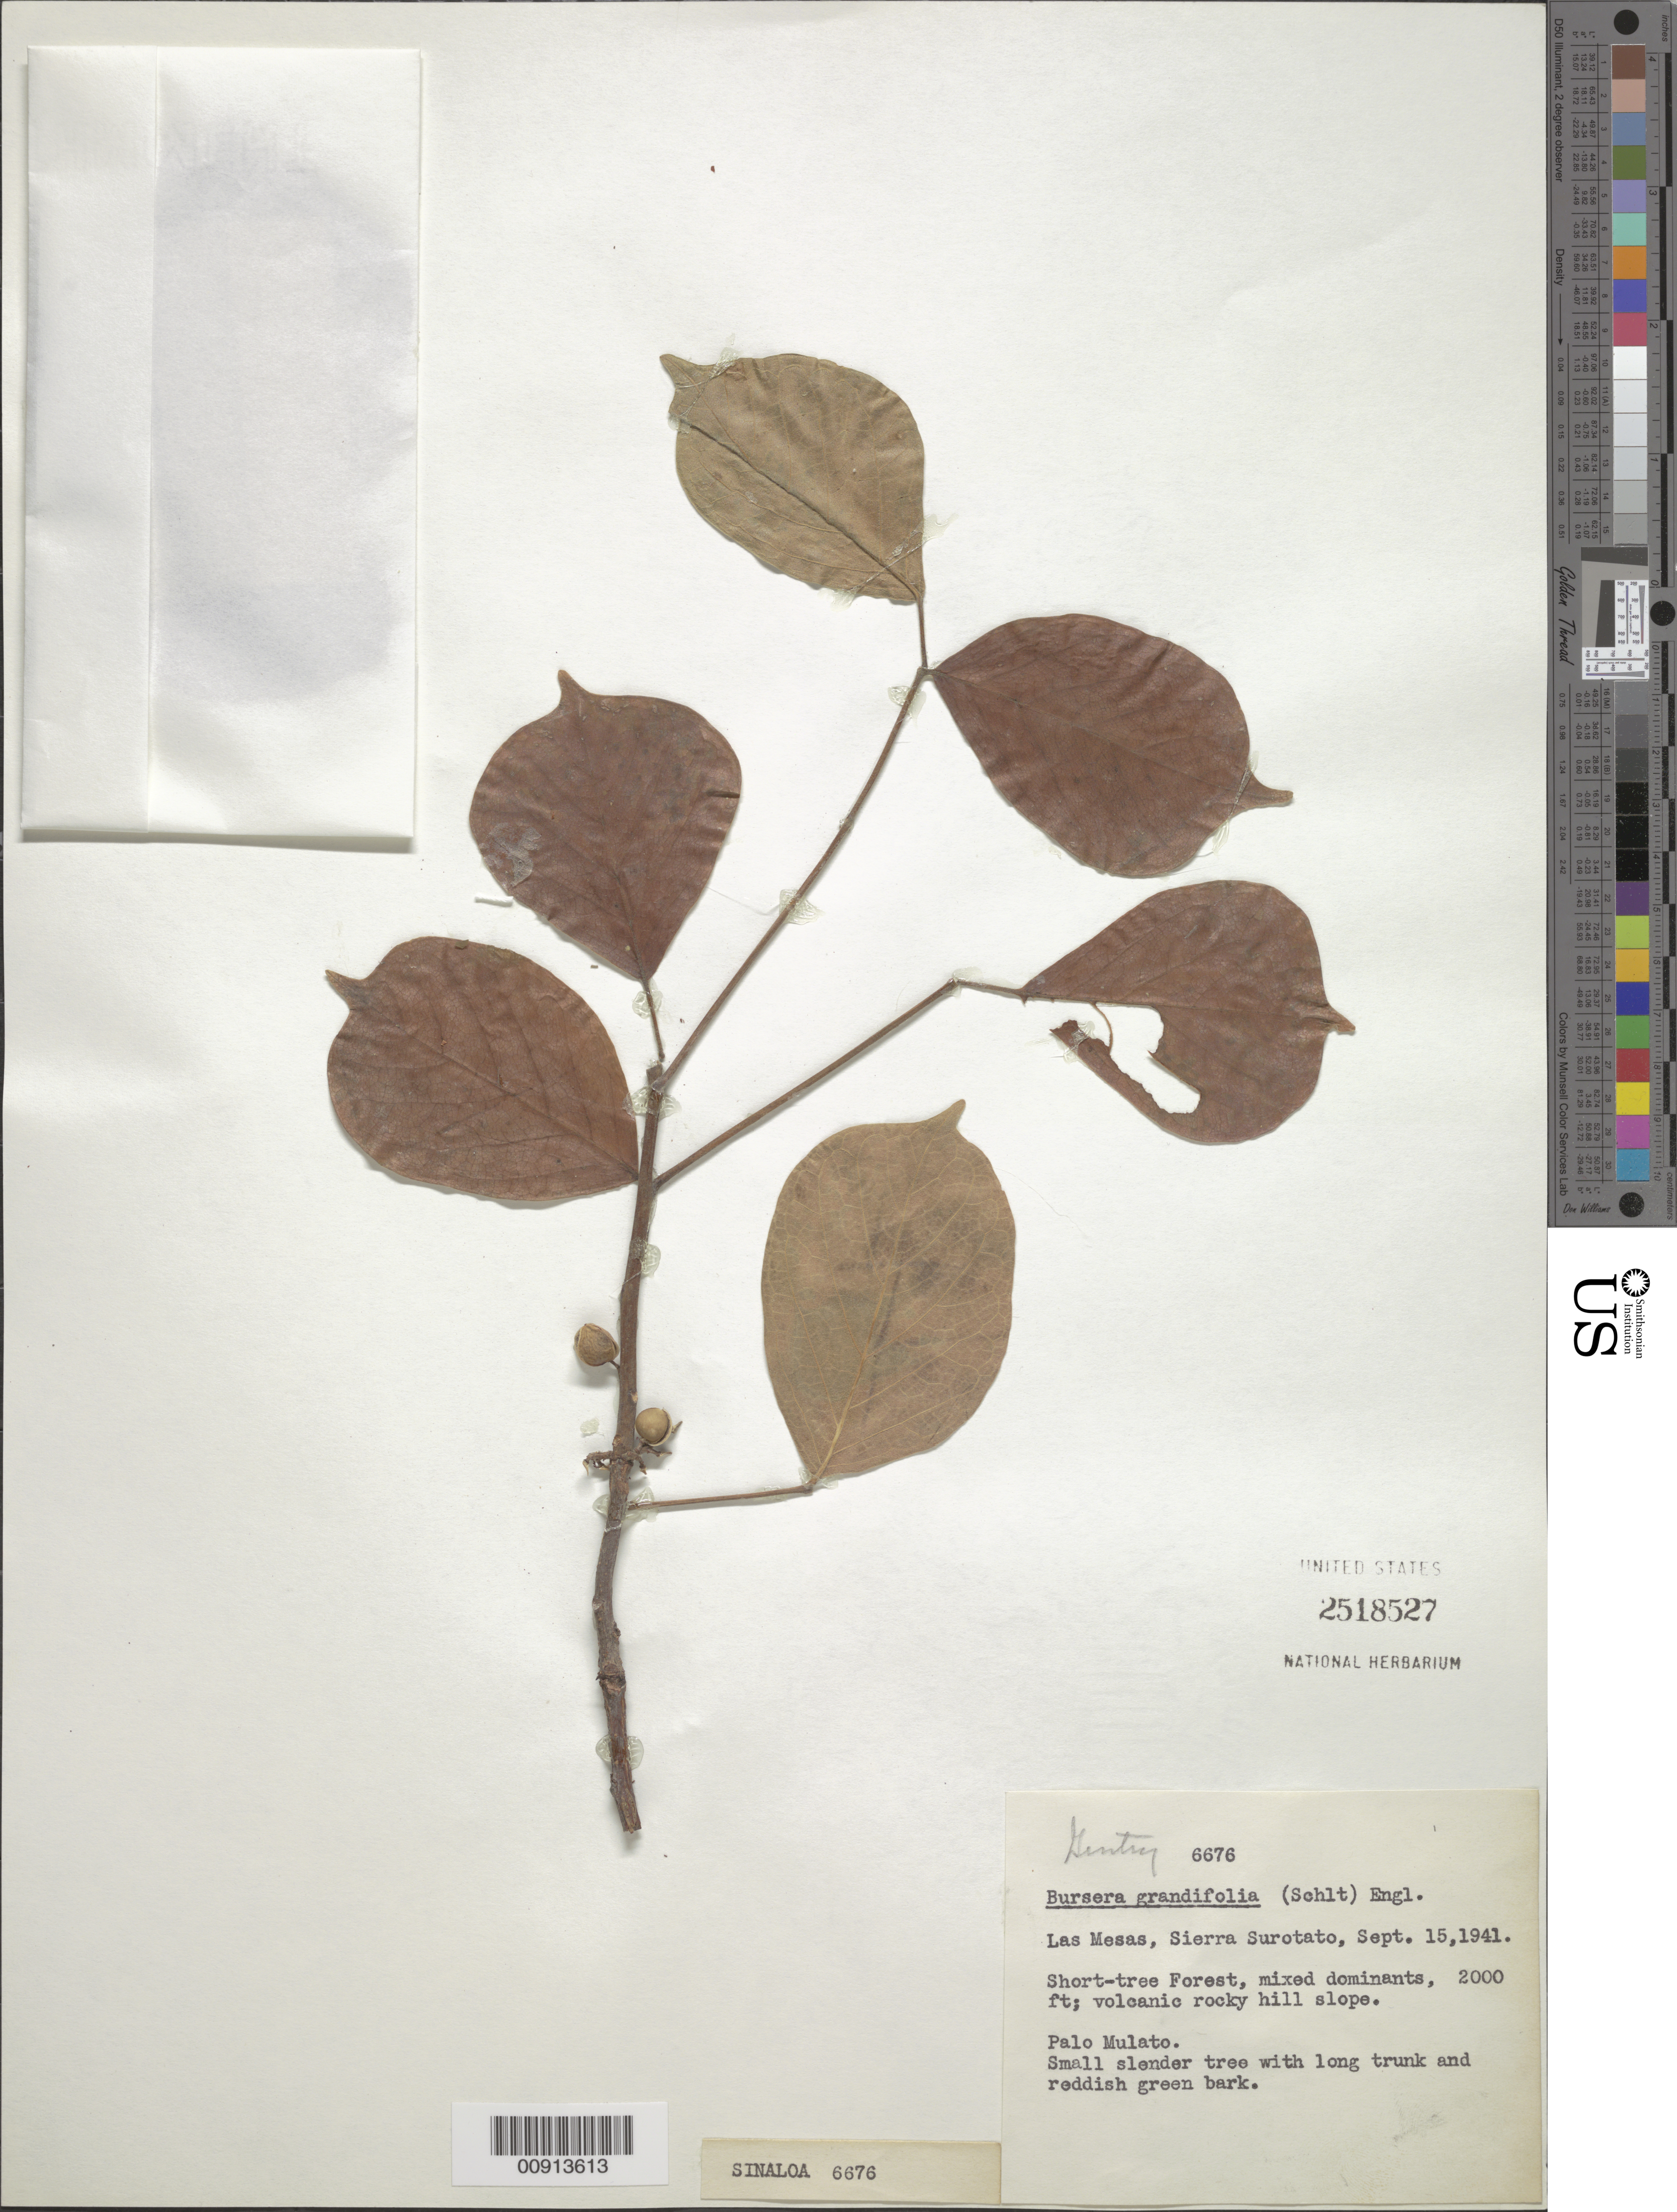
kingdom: Plantae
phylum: Tracheophyta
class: Magnoliopsida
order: Sapindales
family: Burseraceae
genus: Bursera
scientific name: Bursera grandifolia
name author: (Schltdl.) Engl.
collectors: Gentry, --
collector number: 6676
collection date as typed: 15 Sep 1941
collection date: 1941-09-15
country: Mexico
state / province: Sinaloa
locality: Las Mesas, Sierra Surotato, Sinaloa.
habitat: Volcanic rocky hill slope.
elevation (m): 610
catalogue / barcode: US 2518527